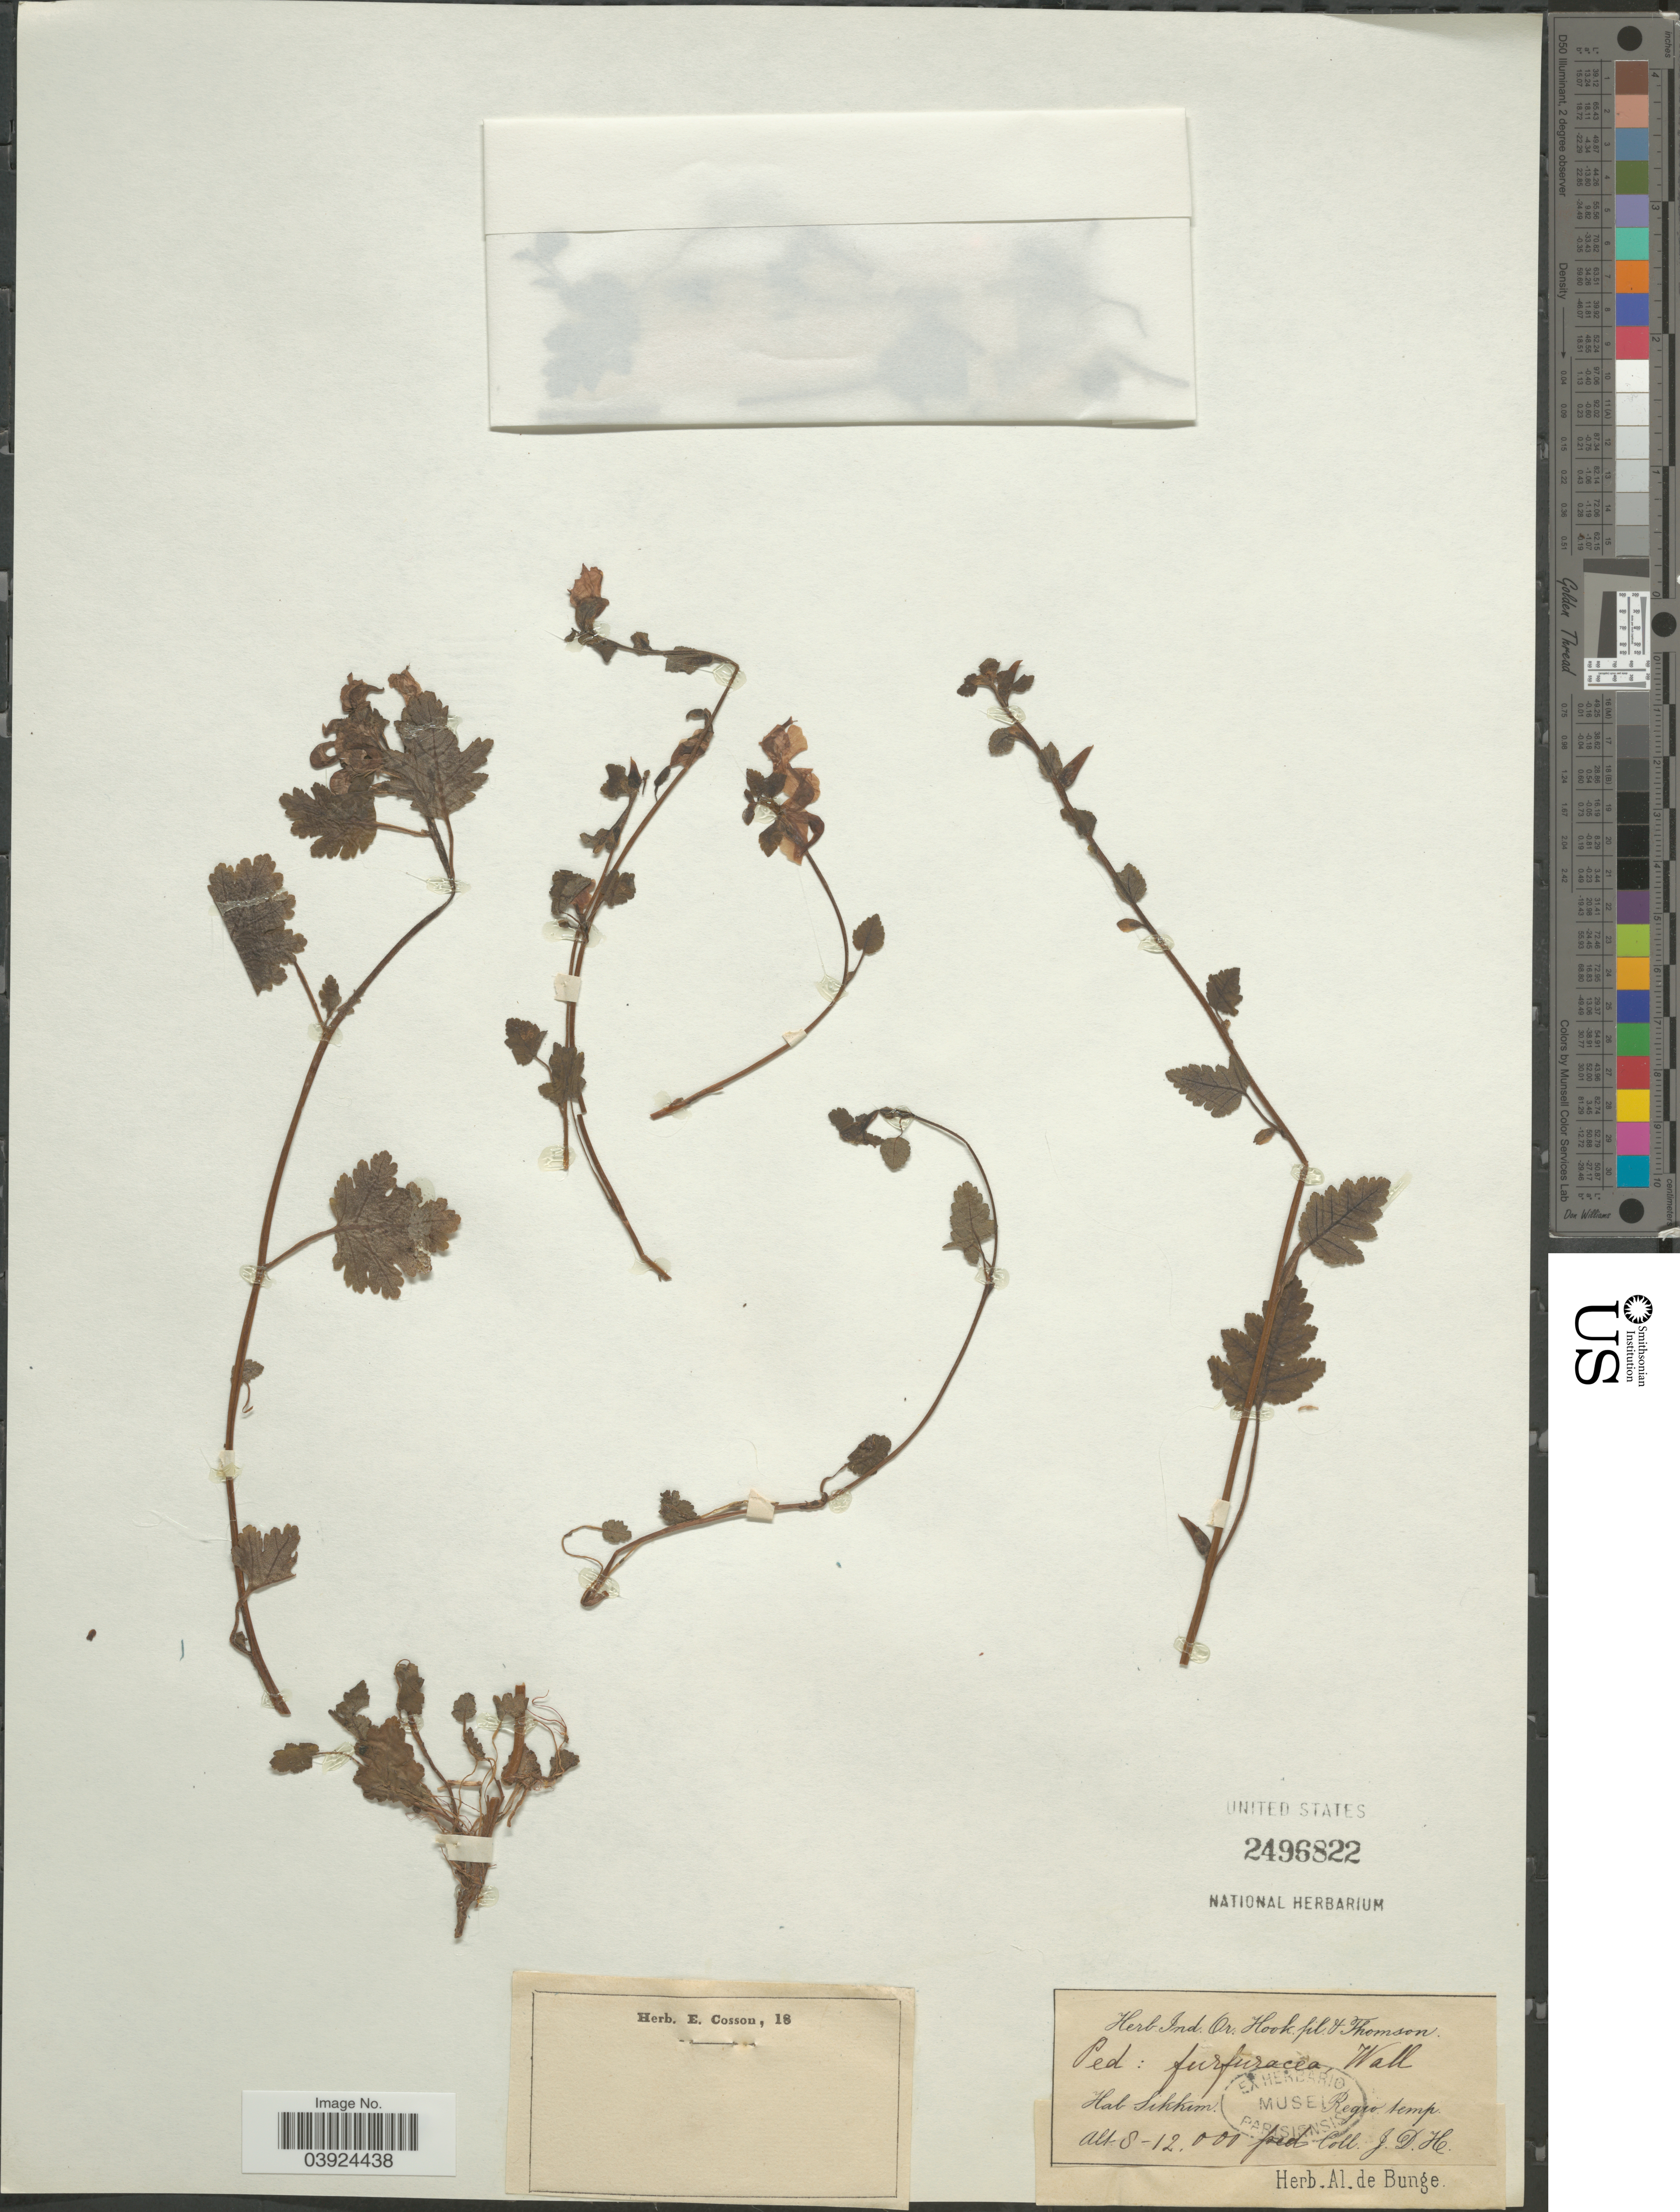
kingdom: Plantae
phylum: Tracheophyta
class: Magnoliopsida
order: Lamiales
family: Orobanchaceae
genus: Pedicularis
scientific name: Pedicularis furfuracea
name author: Wall. ex Benth.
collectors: J. D. Hooker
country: India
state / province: Sikkim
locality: Regio temp.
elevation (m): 2438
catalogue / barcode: US 2496822